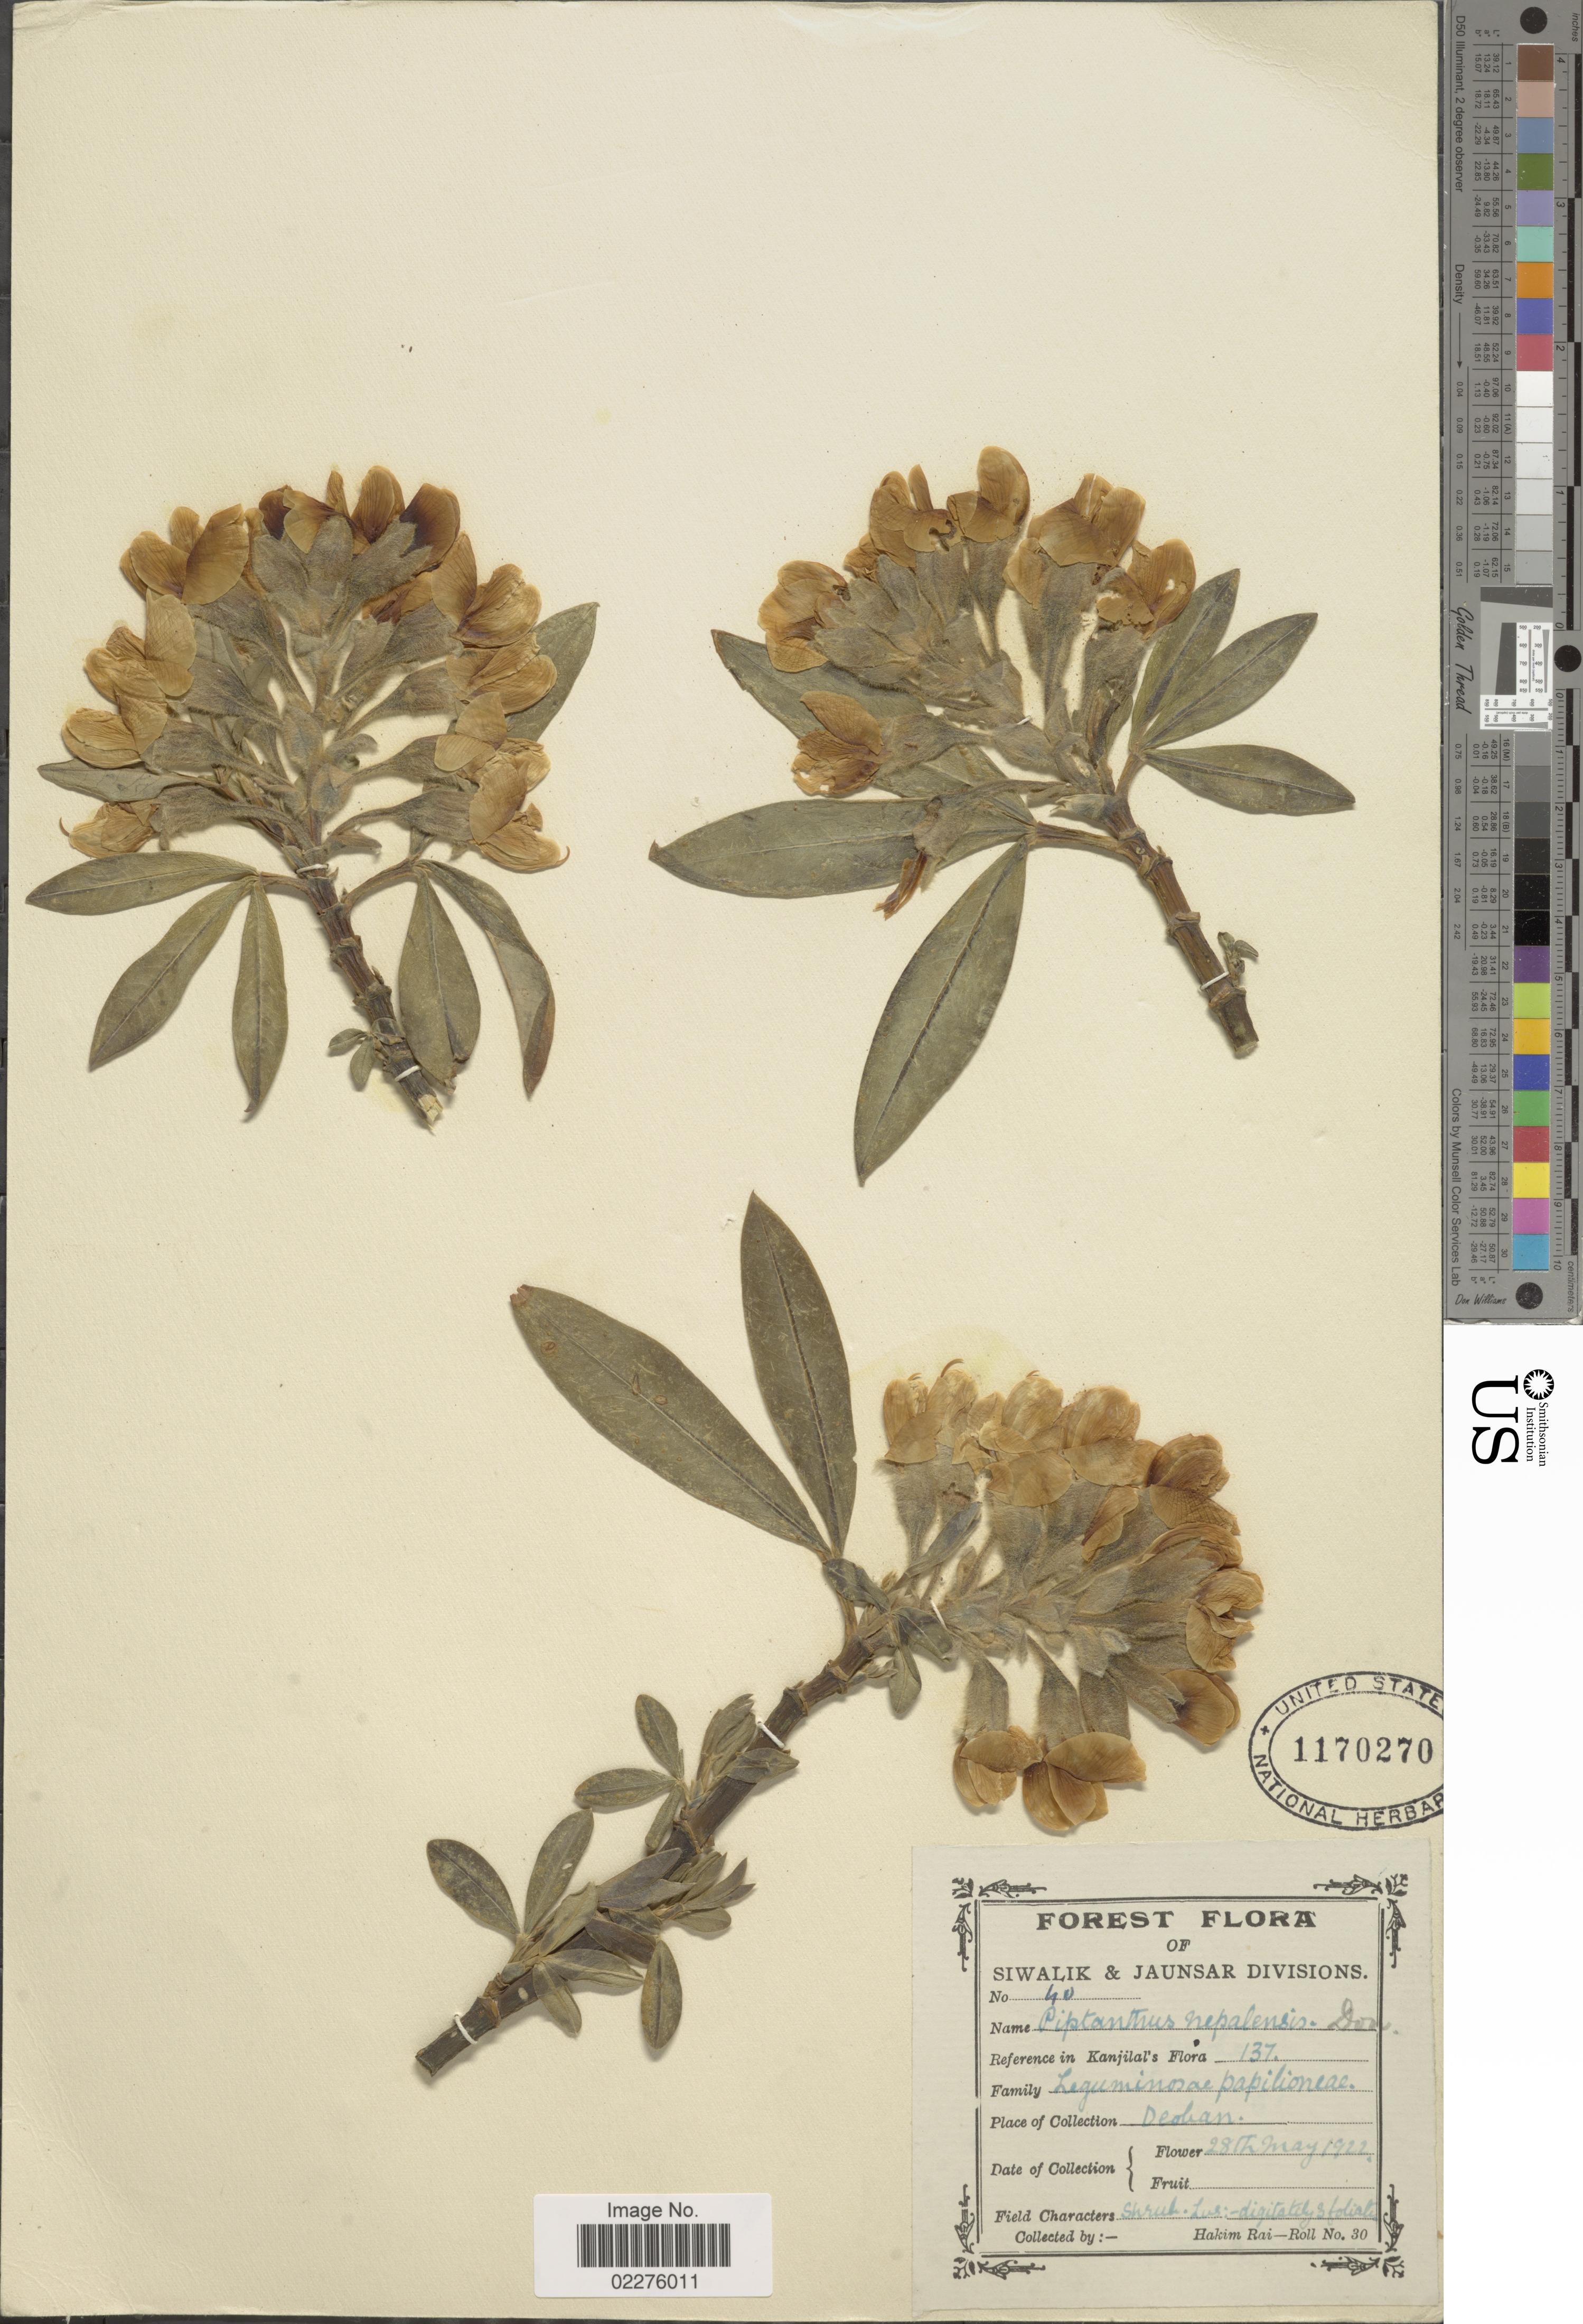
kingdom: Plantae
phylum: Tracheophyta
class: Magnoliopsida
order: Fabales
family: Fabaceae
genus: Piptanthus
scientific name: Piptanthus nepalensis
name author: (Hook.) Sweet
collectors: H. Rai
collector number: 30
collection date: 1922-05-28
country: India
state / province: Uttarakhand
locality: Siwalik & Jaunsar Divisions, Deoban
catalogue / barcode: US 1170270